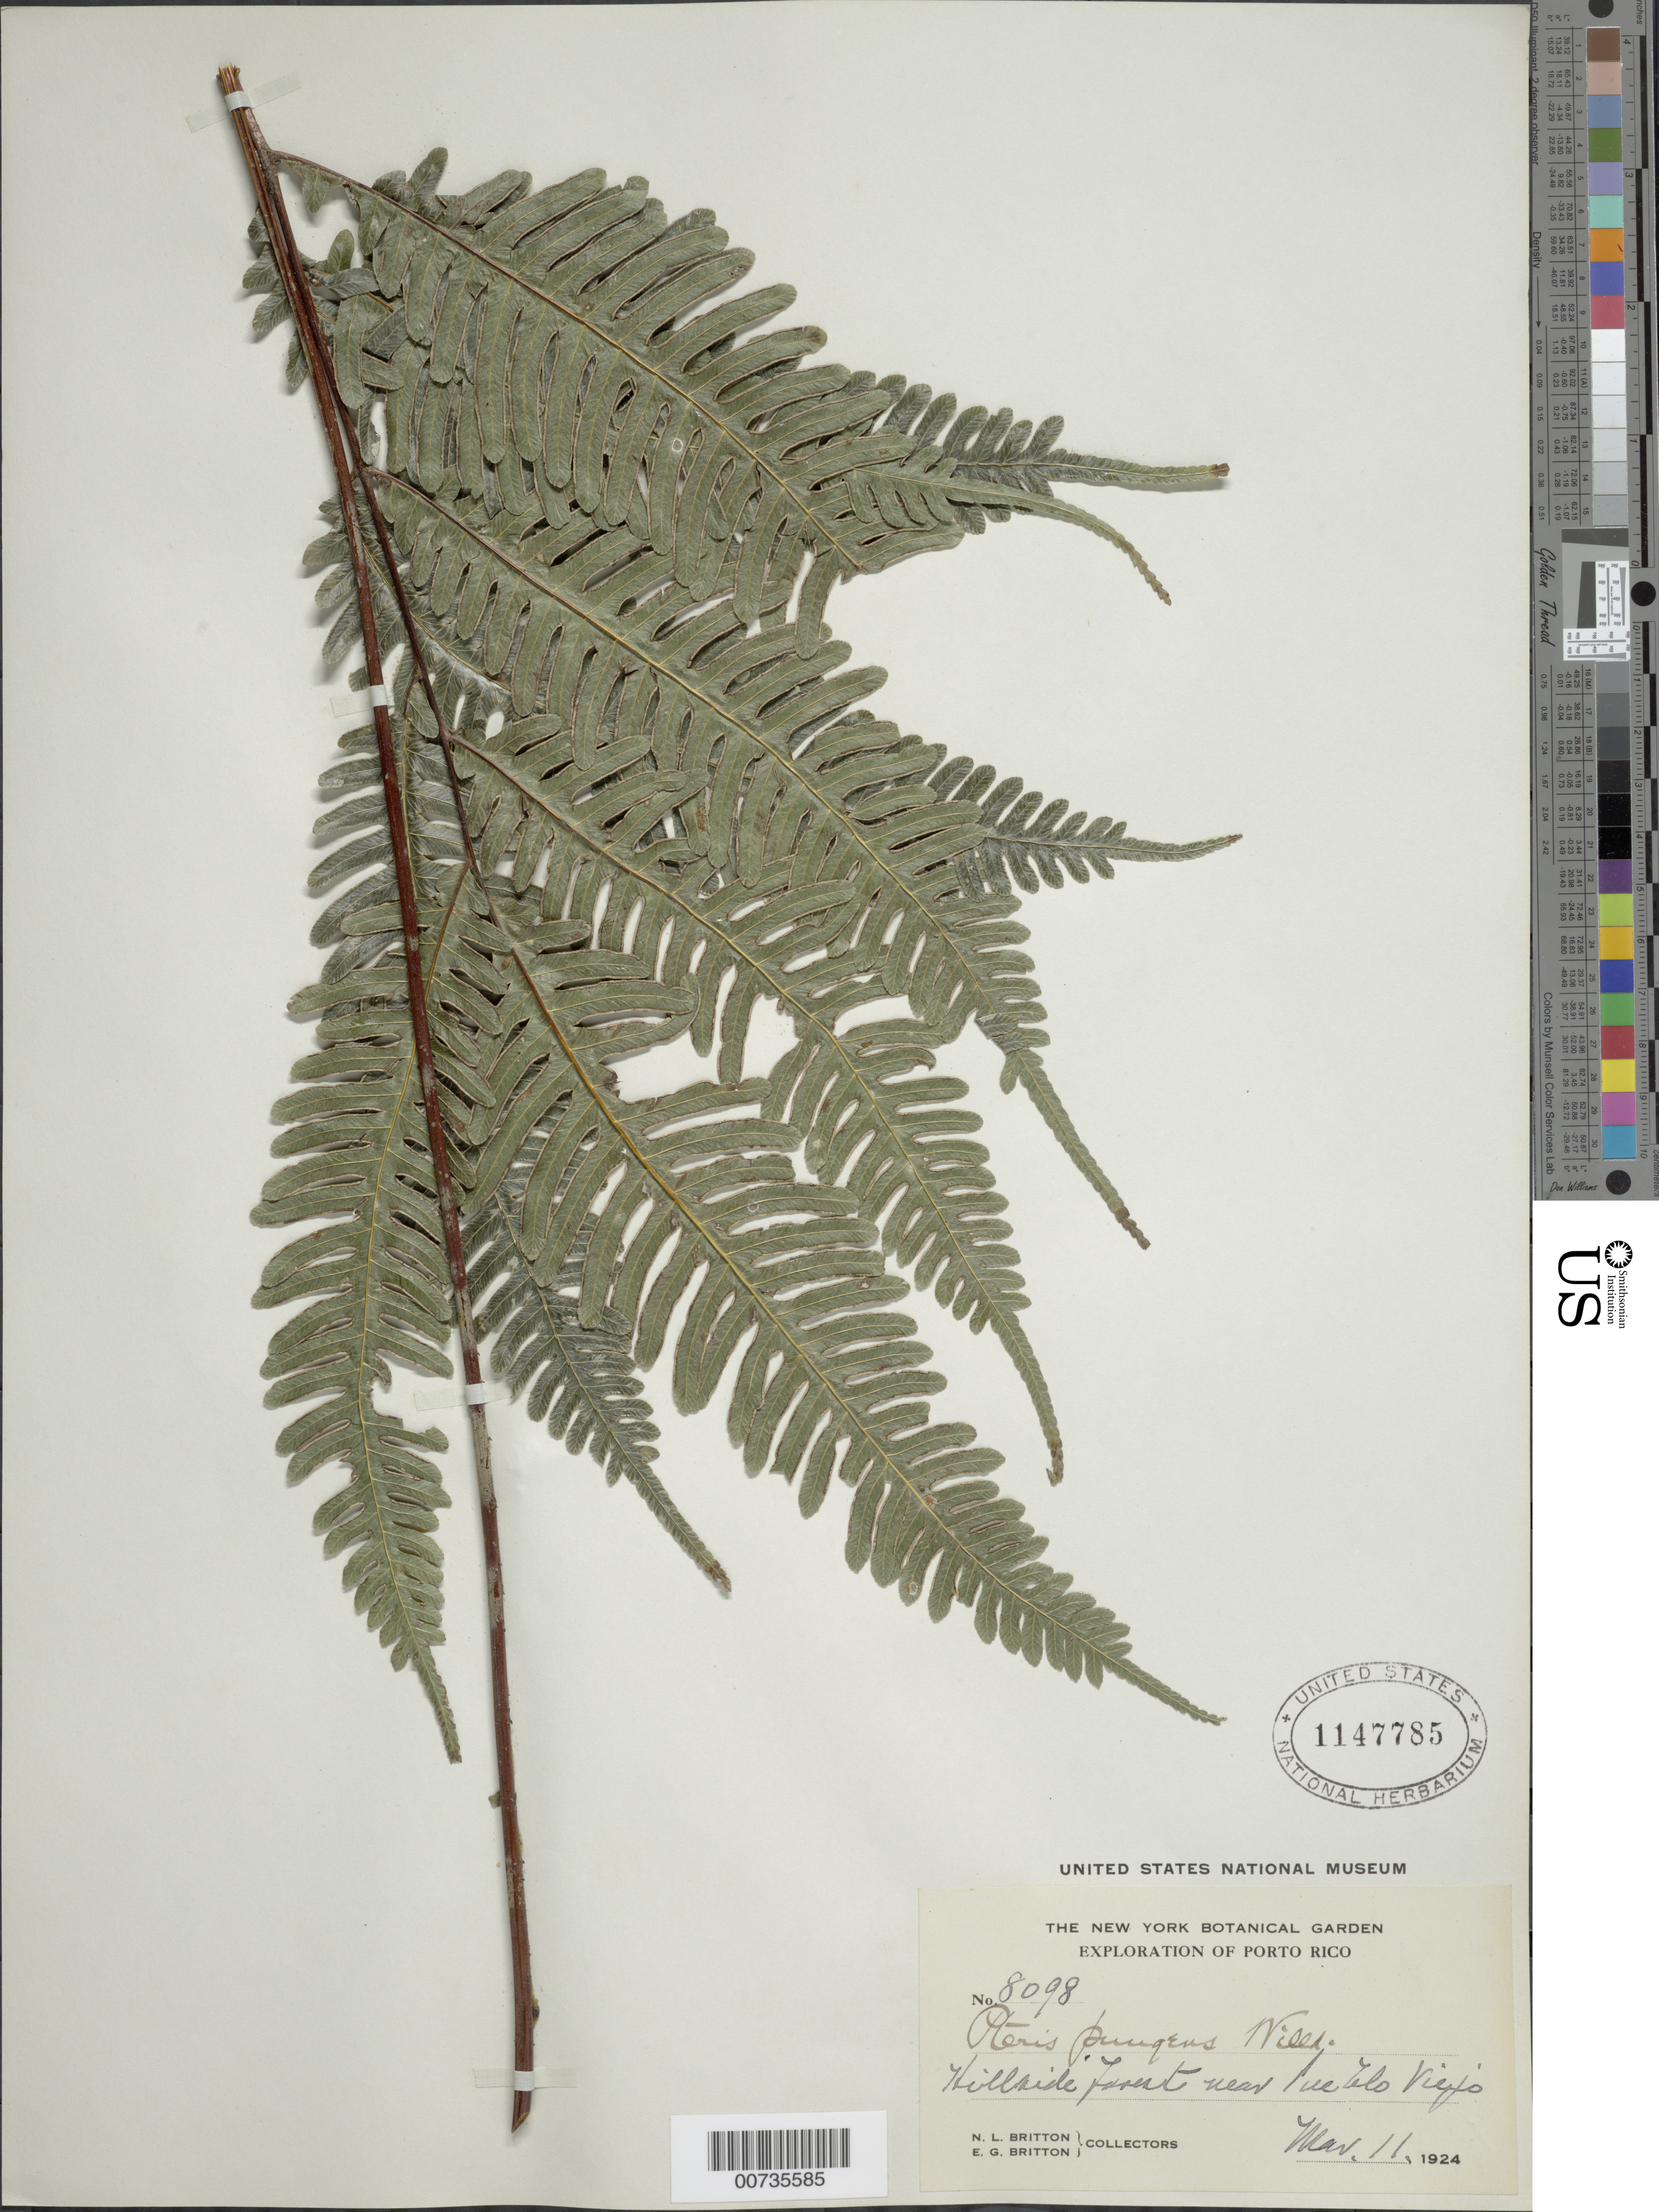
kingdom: Plantae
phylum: Tracheophyta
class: Polypodiopsida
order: Polypodiales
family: Pteridaceae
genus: Pteris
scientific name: Pteris pungens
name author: Willd.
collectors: N. Britton & E. G. Britton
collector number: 8098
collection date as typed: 11 Mar 1924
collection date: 1924-03-11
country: Puerto Rico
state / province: Guaynabo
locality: Pueblo Viejo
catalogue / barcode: US 1147785